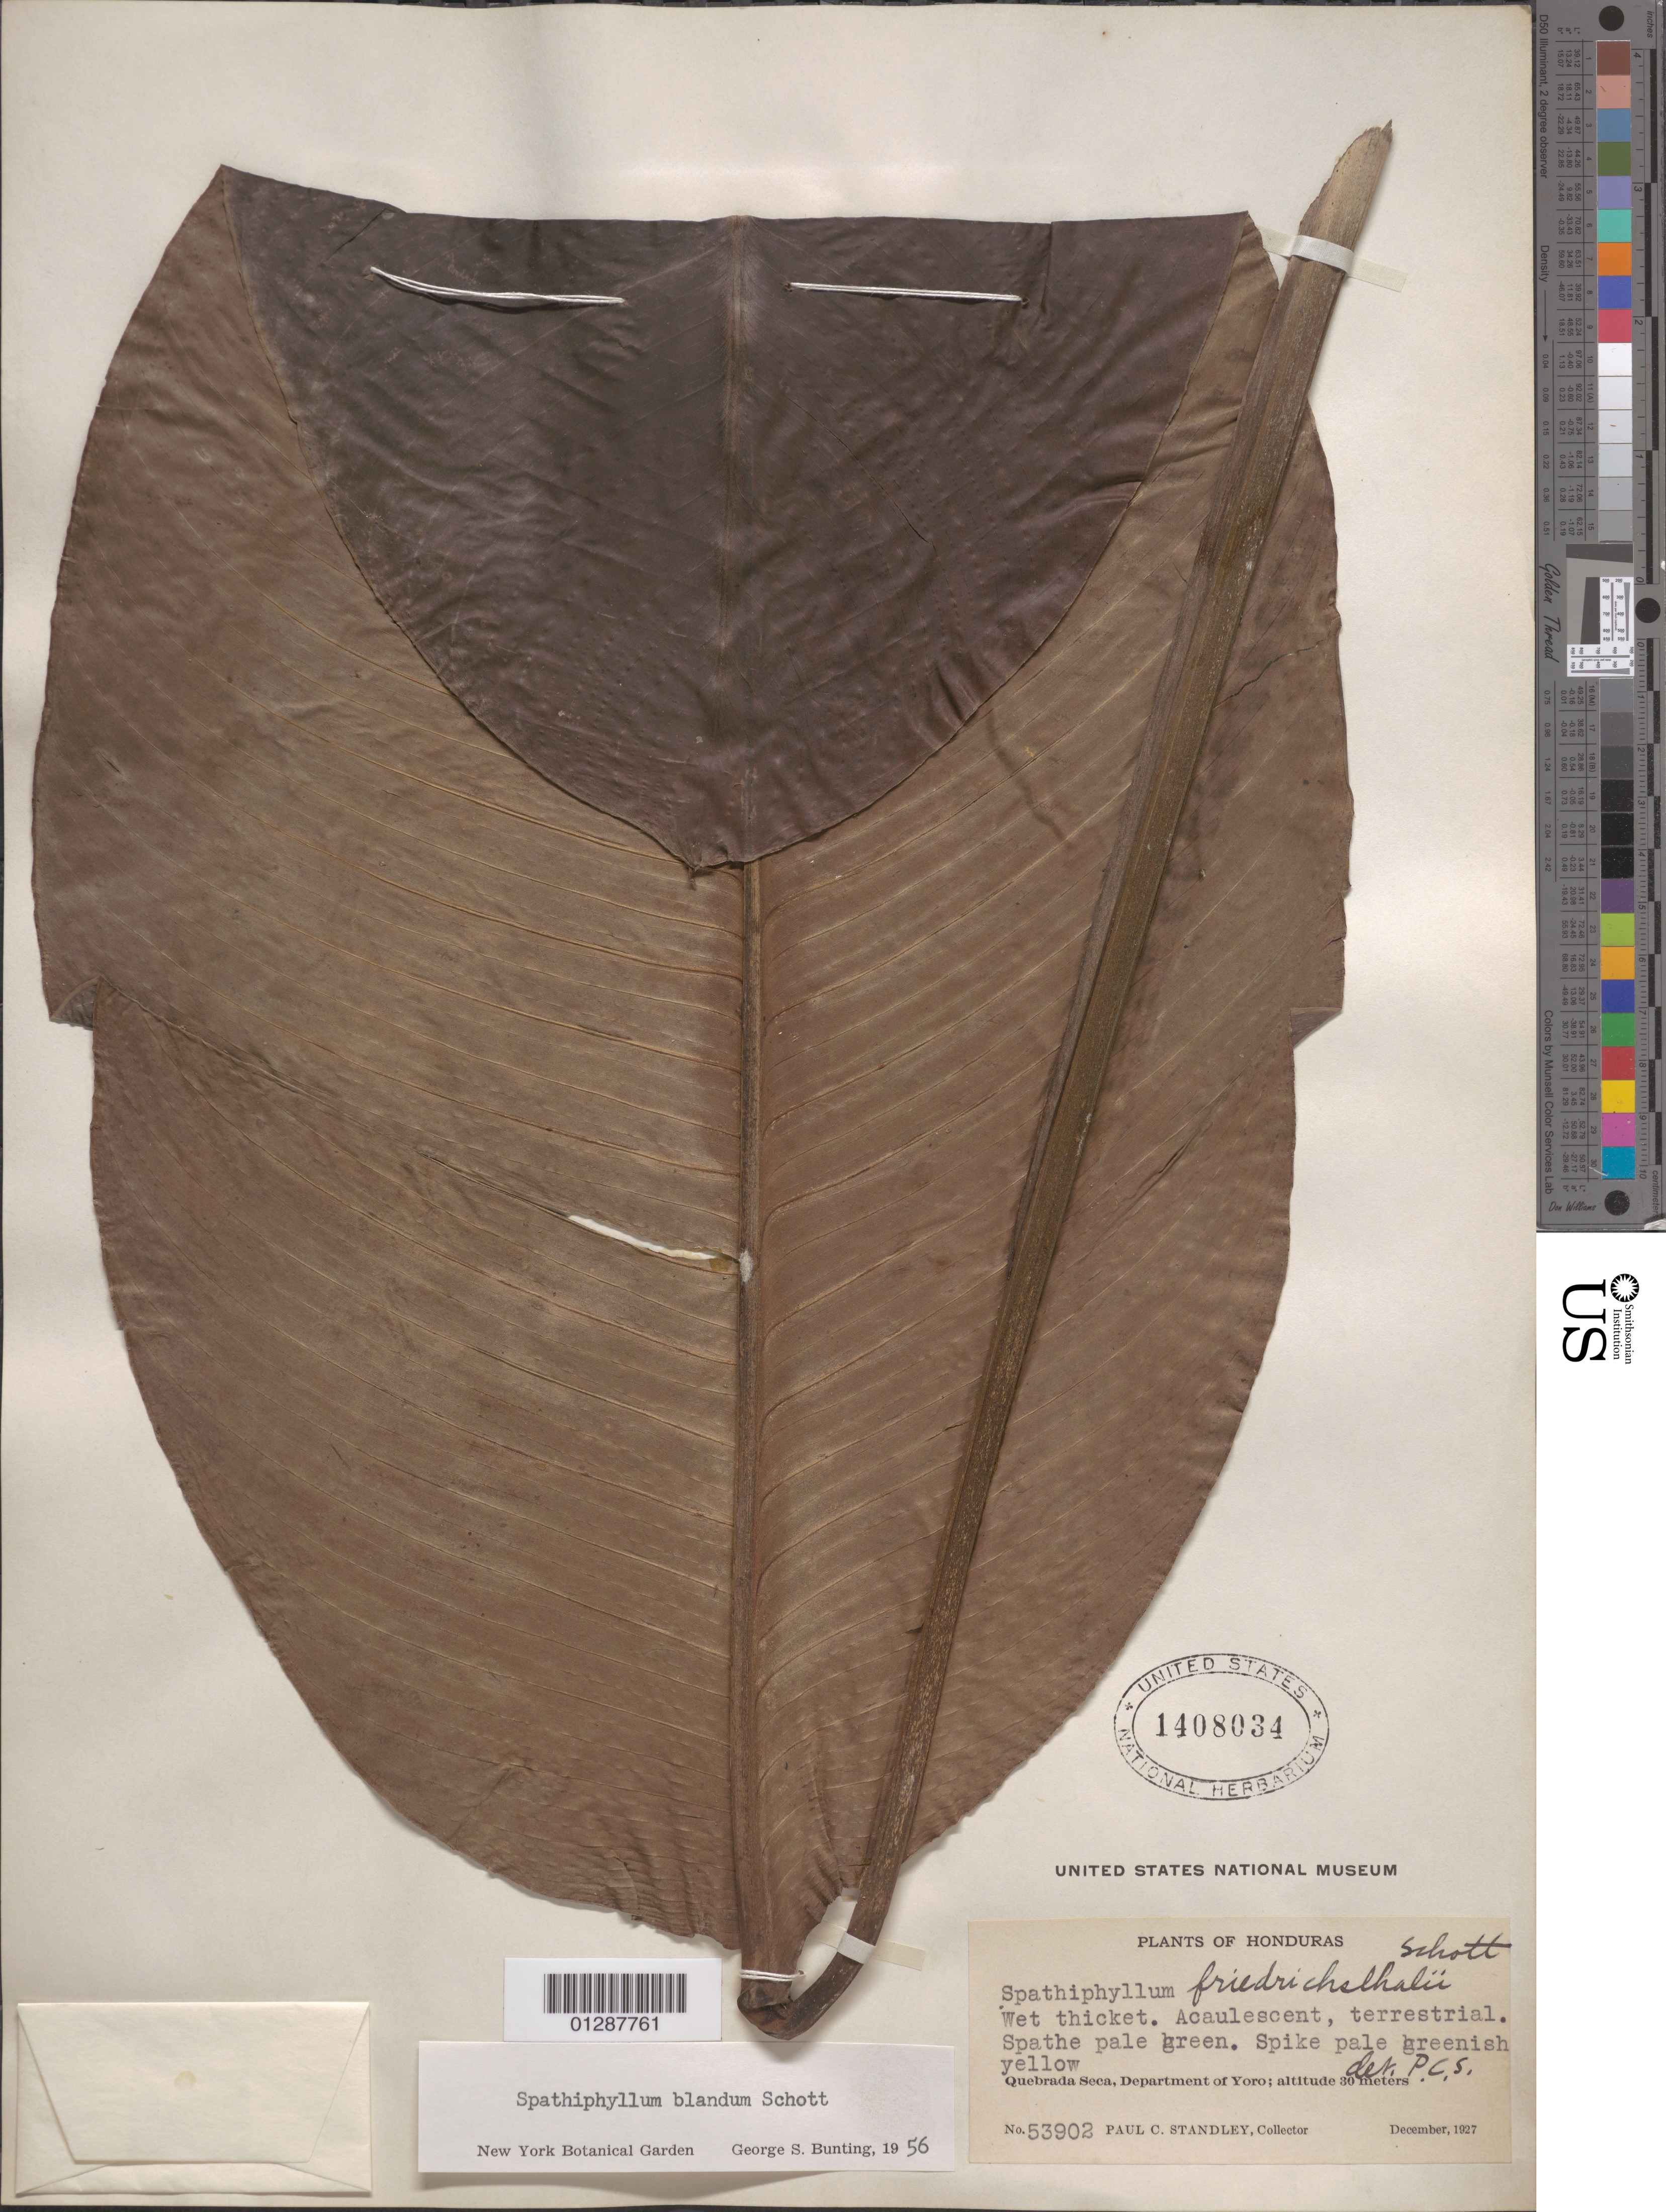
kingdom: Plantae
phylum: Tracheophyta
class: Liliopsida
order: Alismatales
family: Araceae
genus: Spathiphyllum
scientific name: Spathiphyllum blandum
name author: Schott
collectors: P. C. Standley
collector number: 53902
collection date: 1927-12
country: Honduras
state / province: Yoro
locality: Quebrada Seca, Department of Yoro.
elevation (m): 30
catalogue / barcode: US 1408034